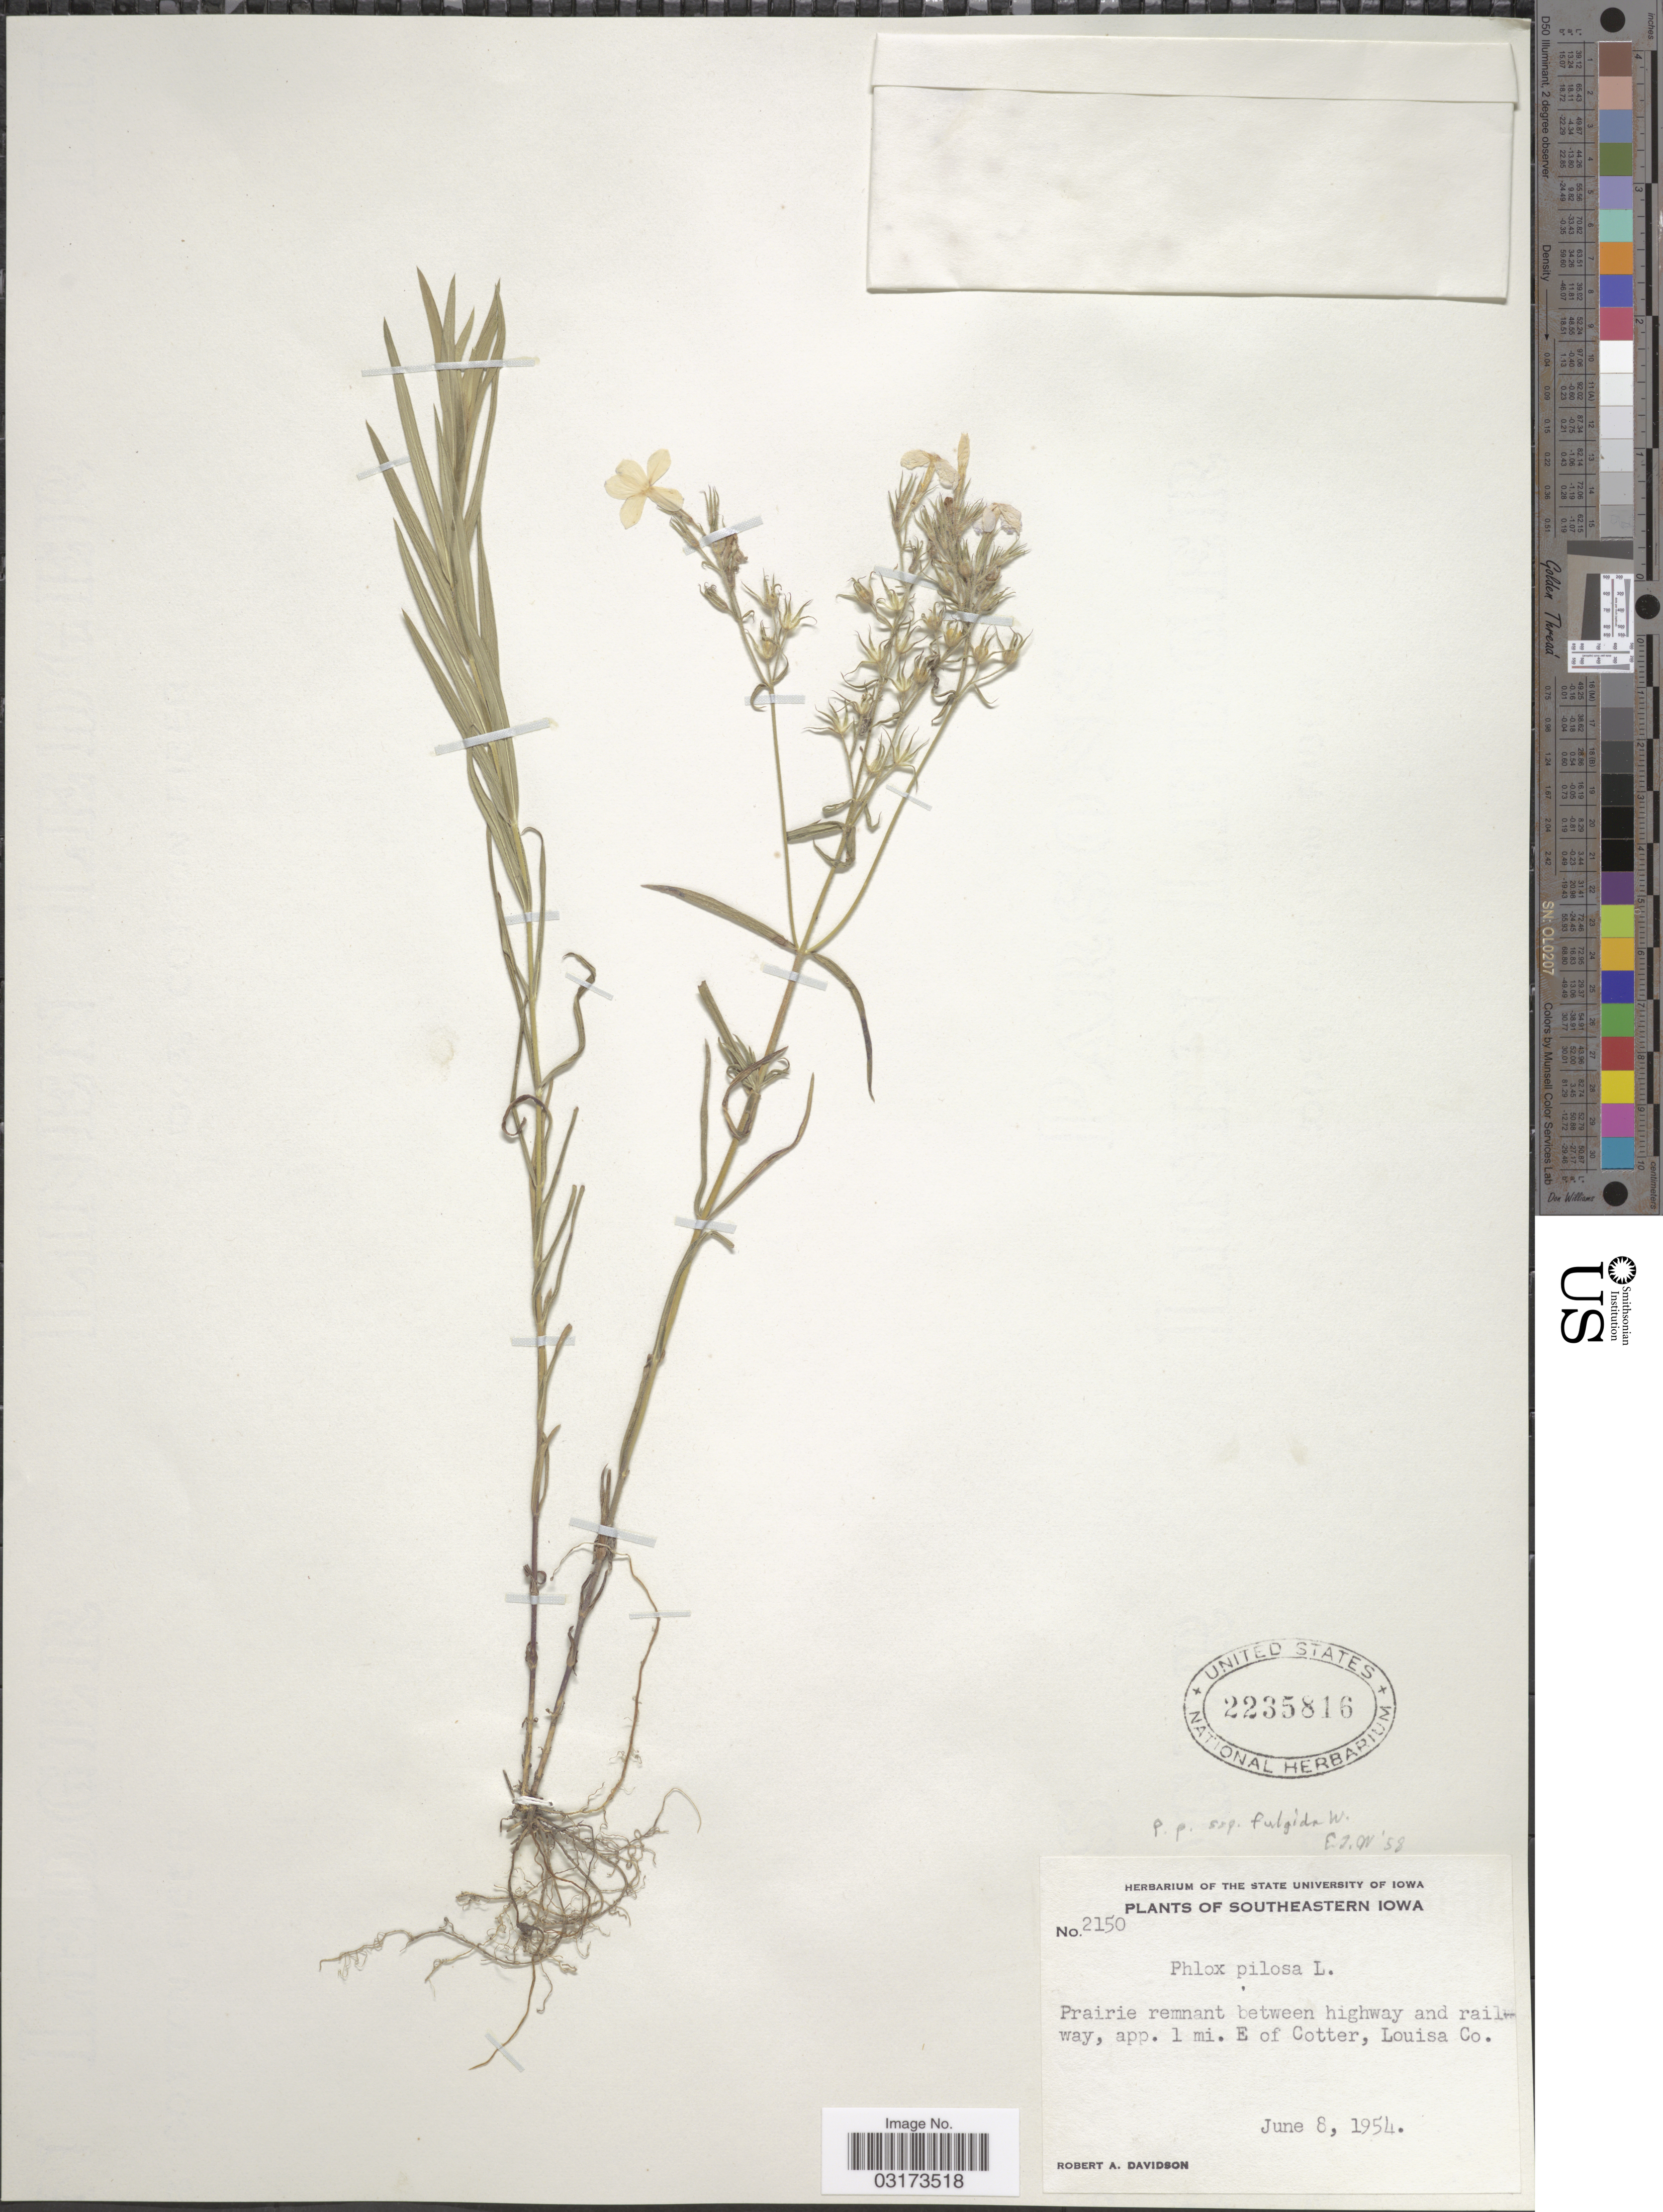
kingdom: Plantae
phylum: Tracheophyta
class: Magnoliopsida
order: Ericales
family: Polemoniaceae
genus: Phlox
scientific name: Phlox pilosa subsp. fulgida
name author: (Wherry) Wherry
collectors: R. A. Davidson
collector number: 2150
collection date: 1954-06-08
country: United States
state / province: Iowa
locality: Southeastern Iowa. Prairie remnant between highway and railway, app. 1 mi. E of Cotter, Louisa Co.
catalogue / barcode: US 2235816